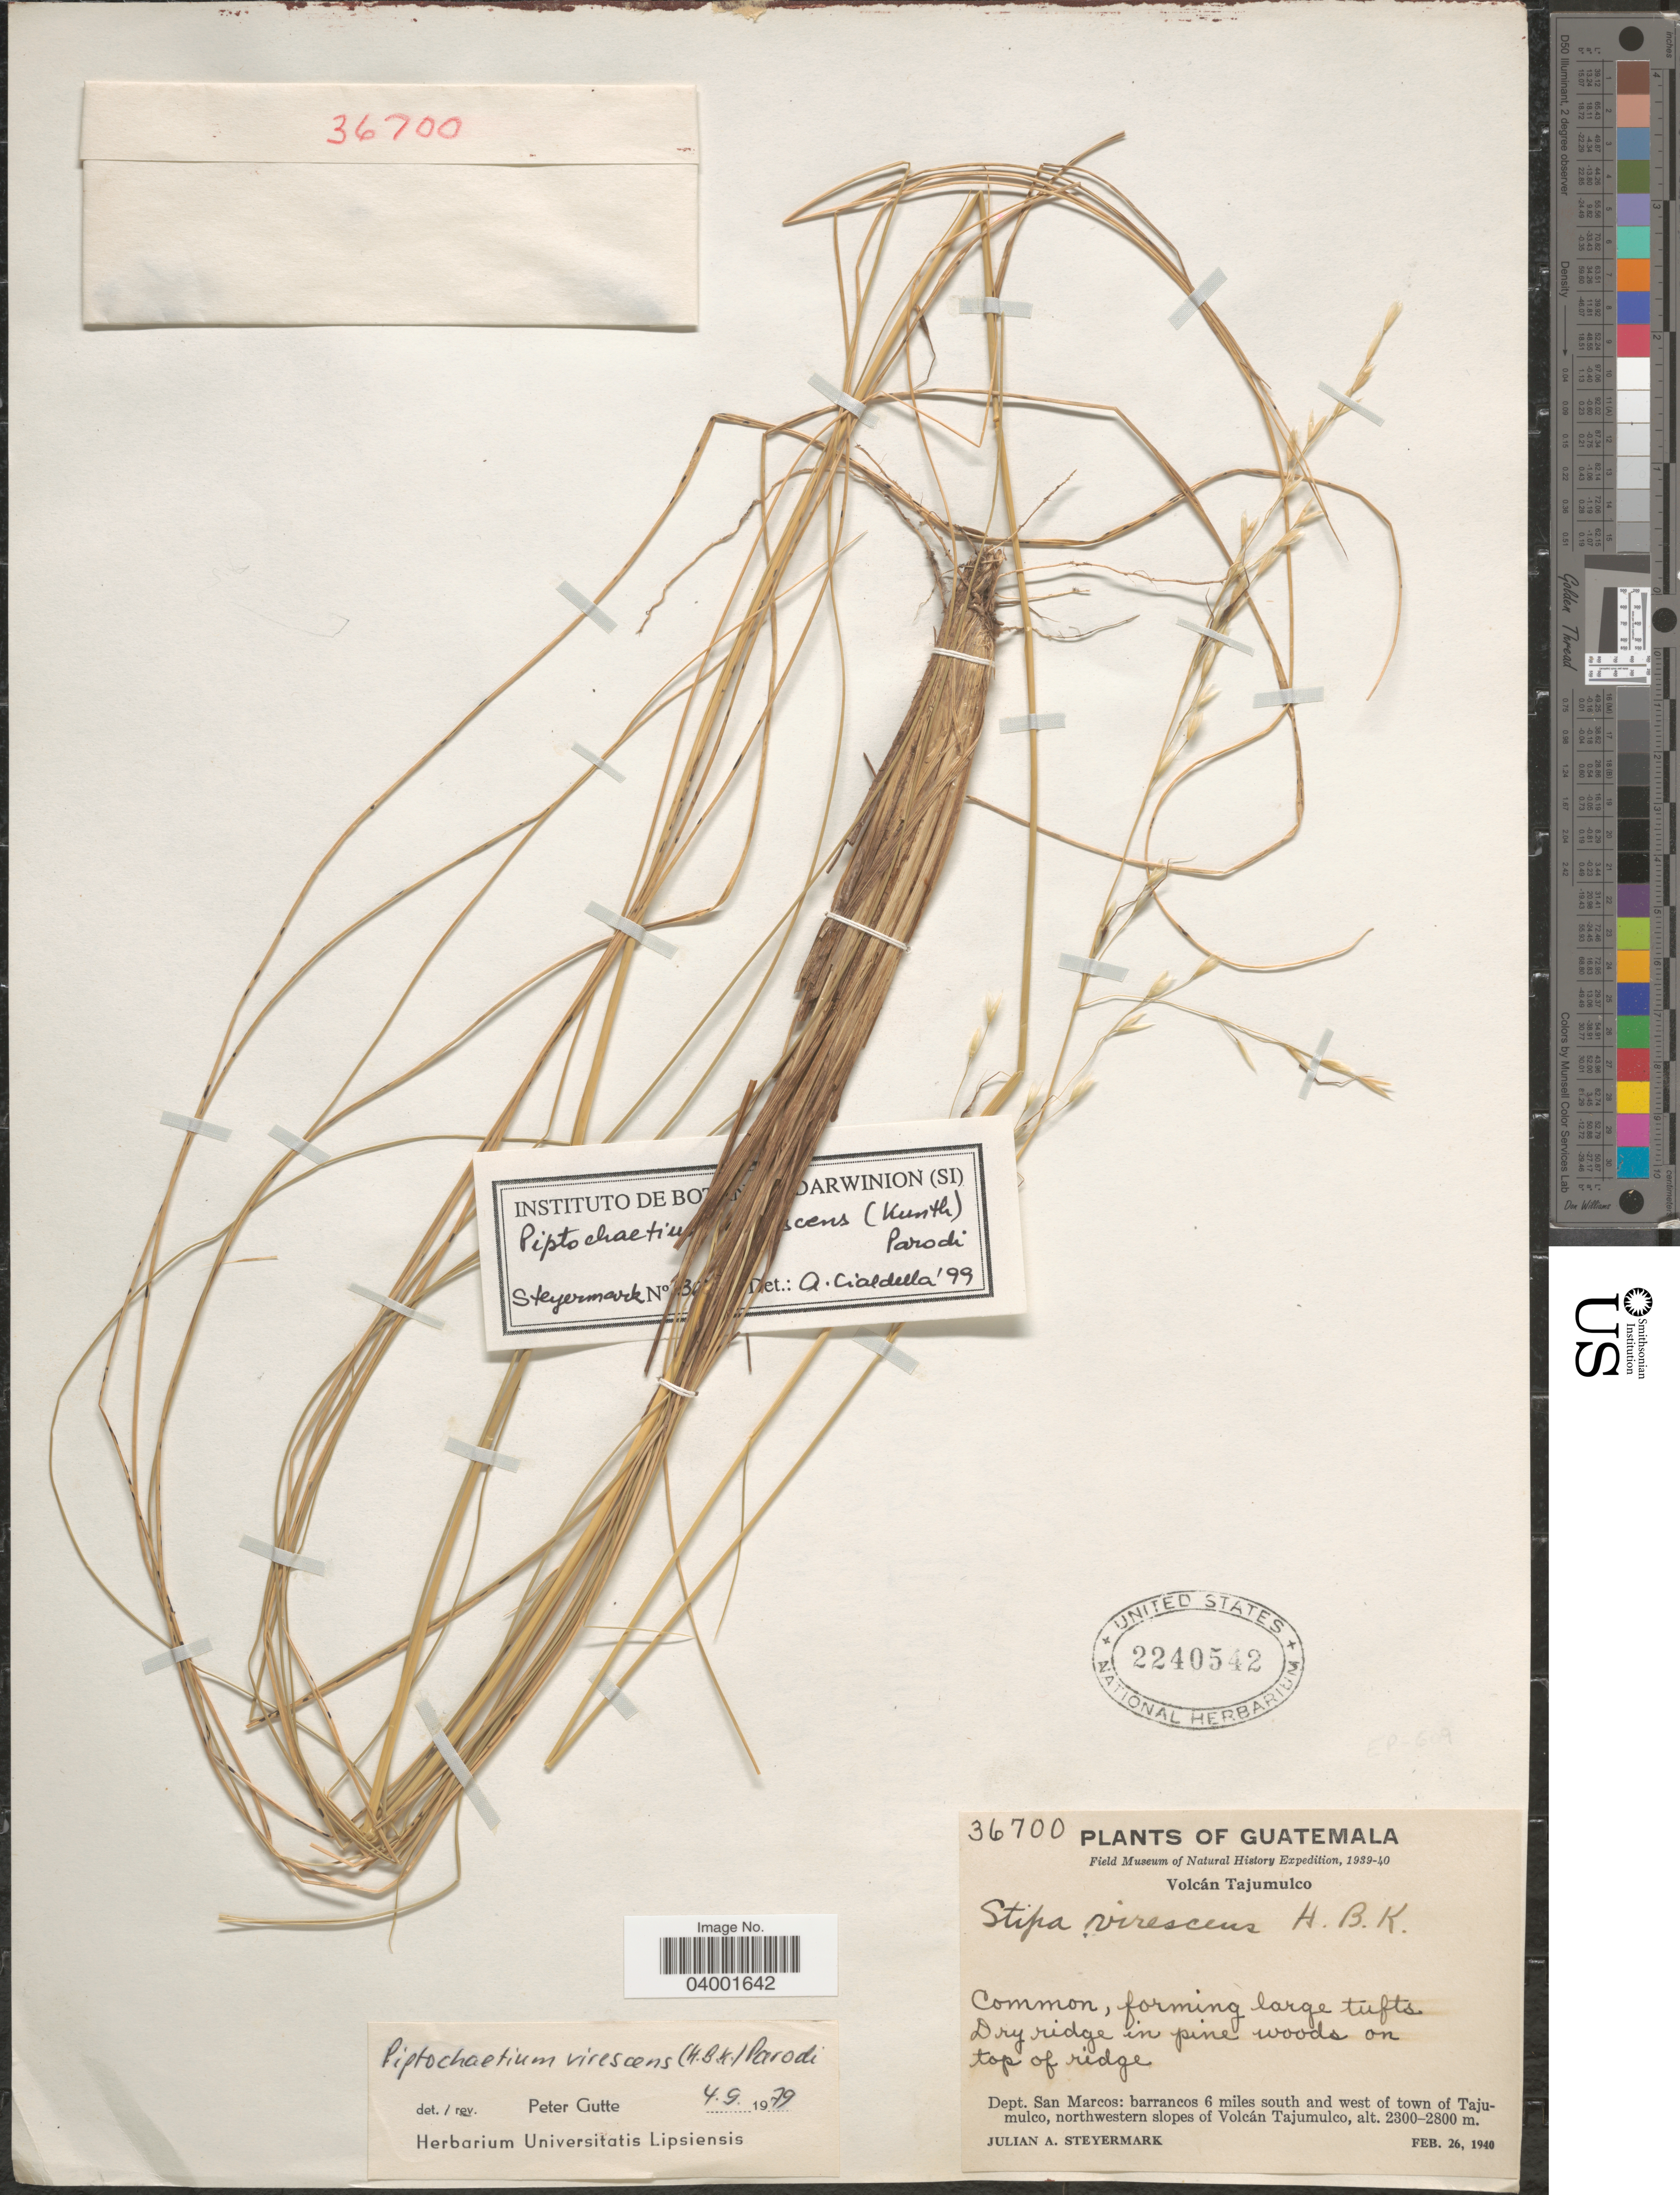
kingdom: Plantae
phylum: Tracheophyta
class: Liliopsida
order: Poales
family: Poaceae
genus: Piptochaetium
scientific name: Piptochaetium virescens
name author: (Kunth) Parodi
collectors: J. Steyermark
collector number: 36700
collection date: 1940-02-26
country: Guatemala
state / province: San Marcos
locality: Volcán Tajumulco. Dept. San Marcos: barrancos 6 miles south and west of town of Tajumulco, northwestern slopes of Volcán Tajumulco.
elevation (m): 2300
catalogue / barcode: US 2240542